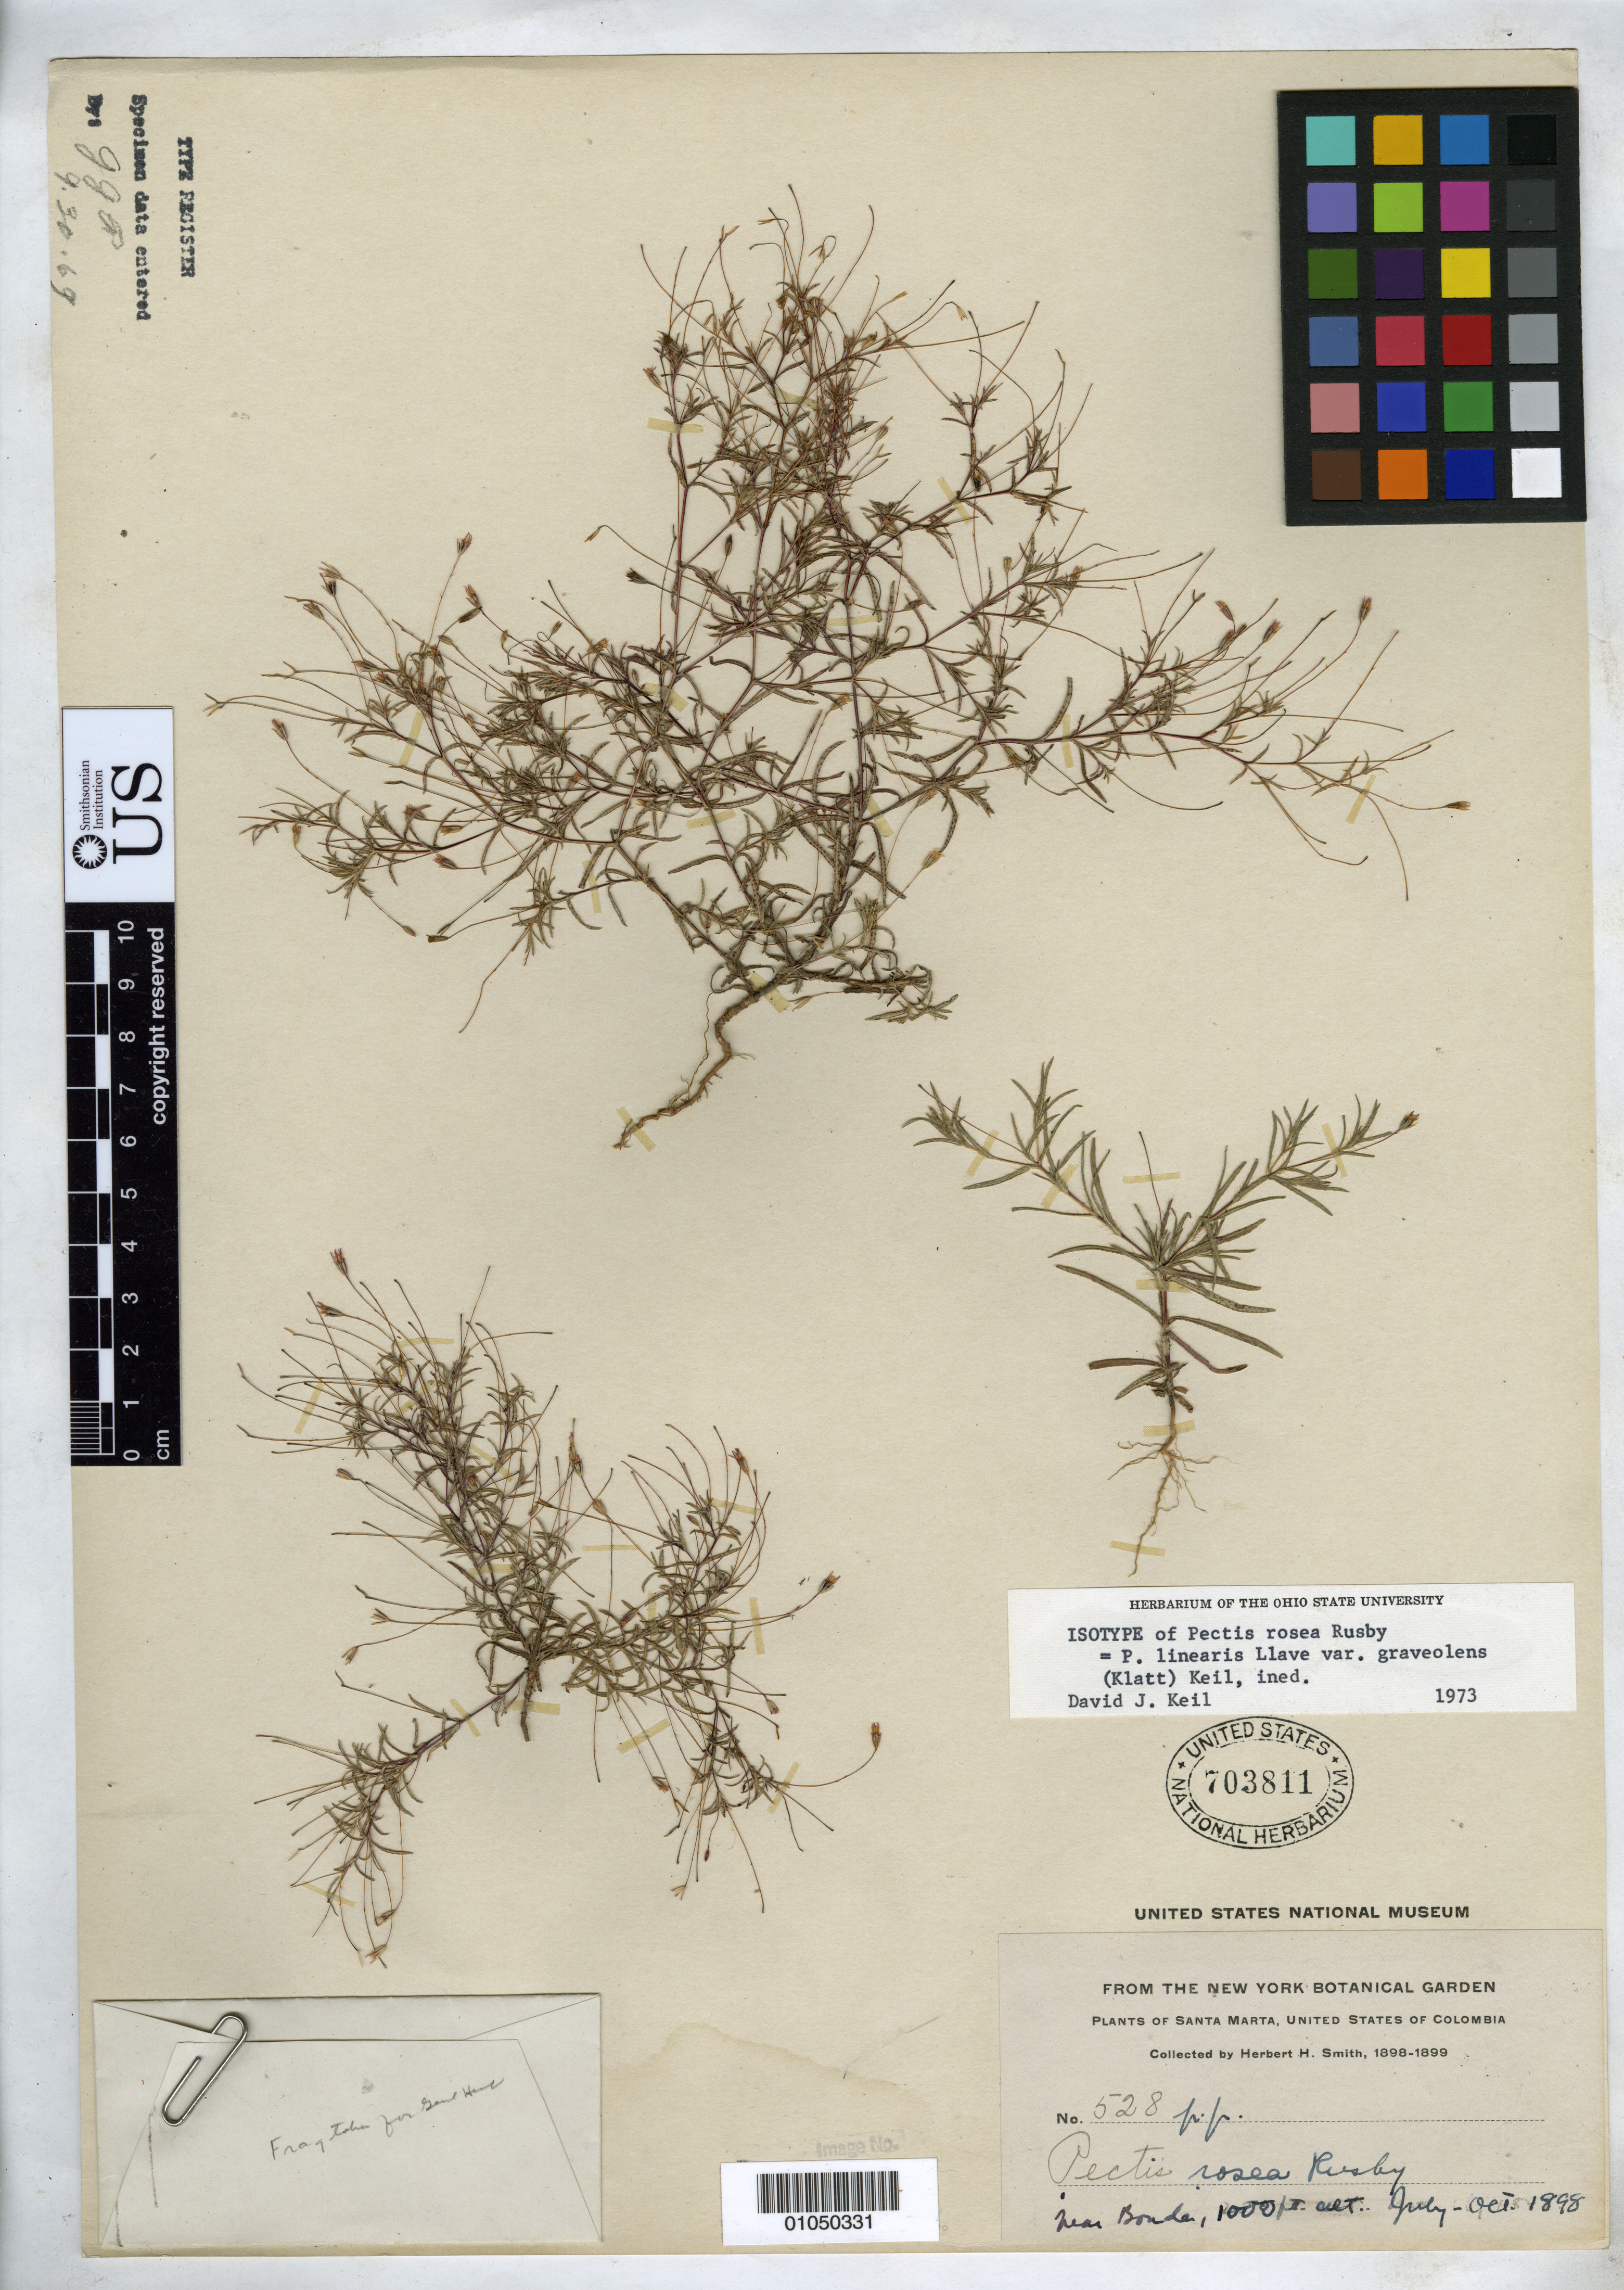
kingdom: Plantae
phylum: Tracheophyta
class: Magnoliopsida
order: Asterales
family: Asteraceae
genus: Pectis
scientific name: Pectis rosea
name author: Rusby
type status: Isotype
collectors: Herbert H. Smith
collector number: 528 p.p.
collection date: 1898-07/1898-10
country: Colombia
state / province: Magdalena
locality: Santa Marta, near Bonda.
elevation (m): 305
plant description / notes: Pectis rosea Rusby and Pectis densa Rusby described with same collection number; as annotated, D.J. Keil (1973) apparently believes both taxa to be conspecific. See also USNH 2407267, also H.H. Smith 528 p.p. but apparently mounted with type material of both taxa.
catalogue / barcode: US 703811